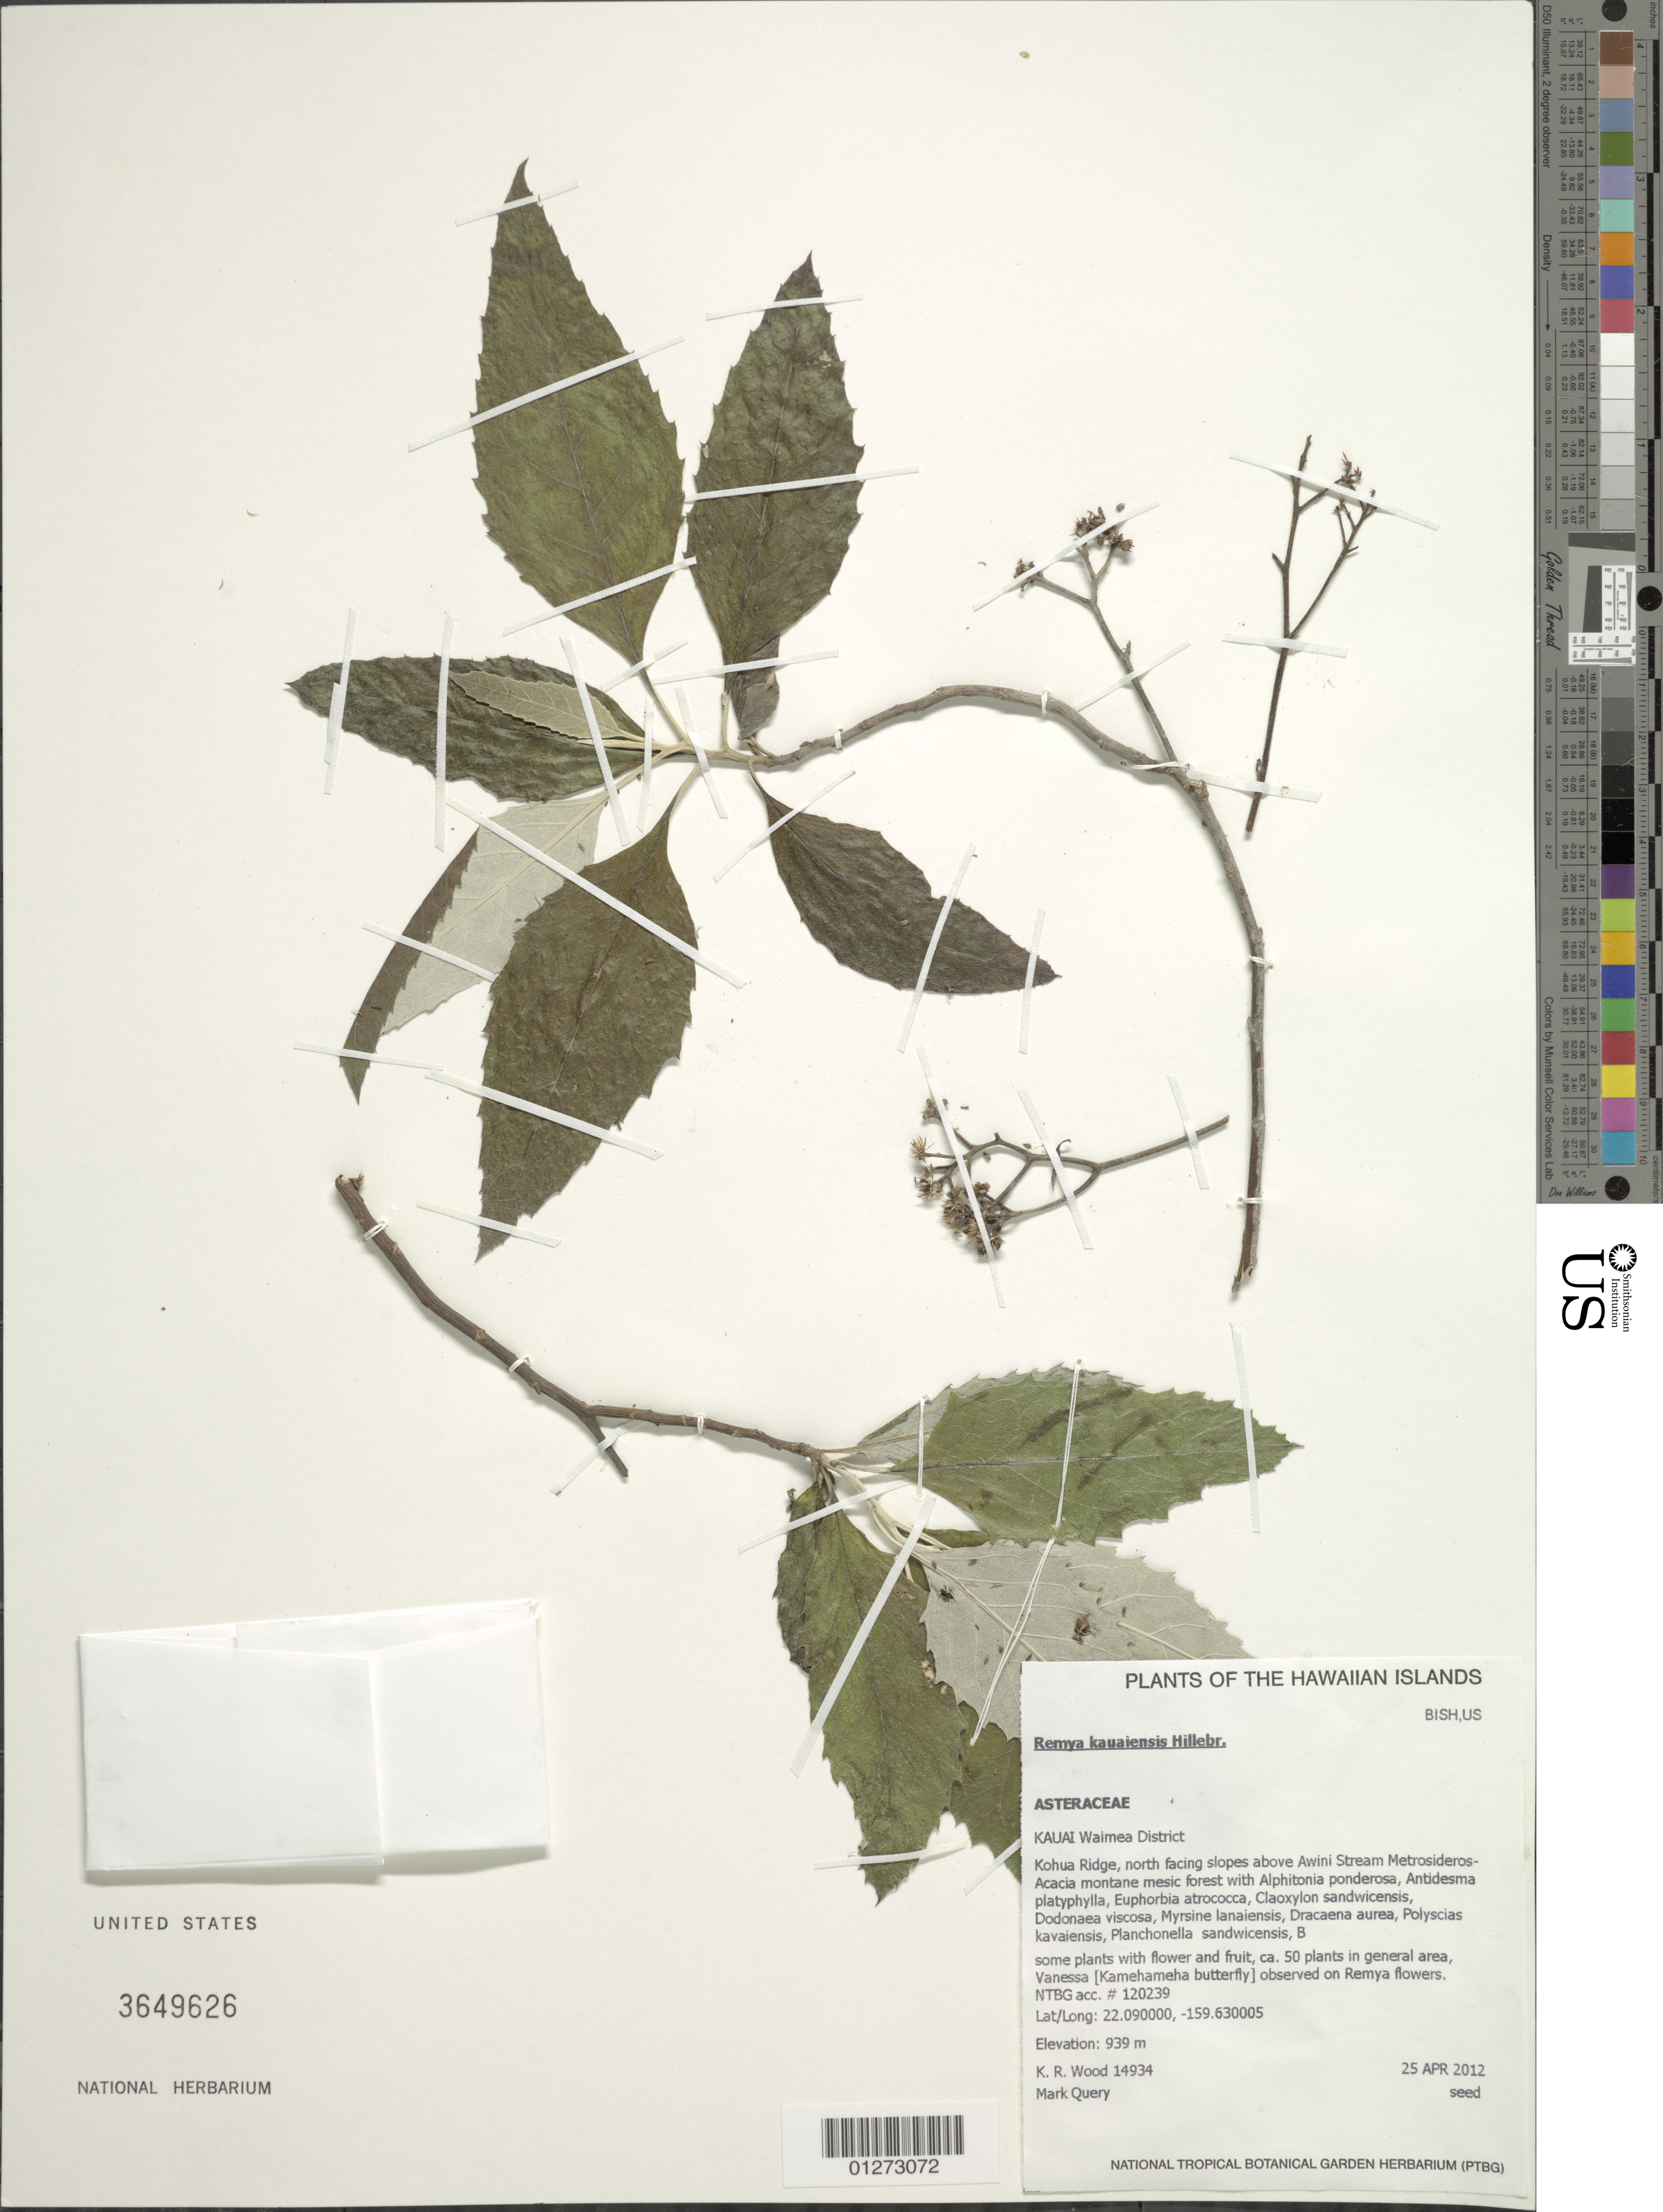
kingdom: Plantae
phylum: Tracheophyta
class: Magnoliopsida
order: Asterales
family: Asteraceae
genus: Remya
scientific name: Remya kauaiensis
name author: Hillebr.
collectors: K. R. Wood & M. Query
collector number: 14934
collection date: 2012-04-25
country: United States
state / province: Hawaii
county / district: Kauai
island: Kaua'i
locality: Waimea District, Kohua Ridge, north facing slopes above Awini Stream.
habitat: Montane mesic forest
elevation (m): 939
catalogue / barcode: US 3649626